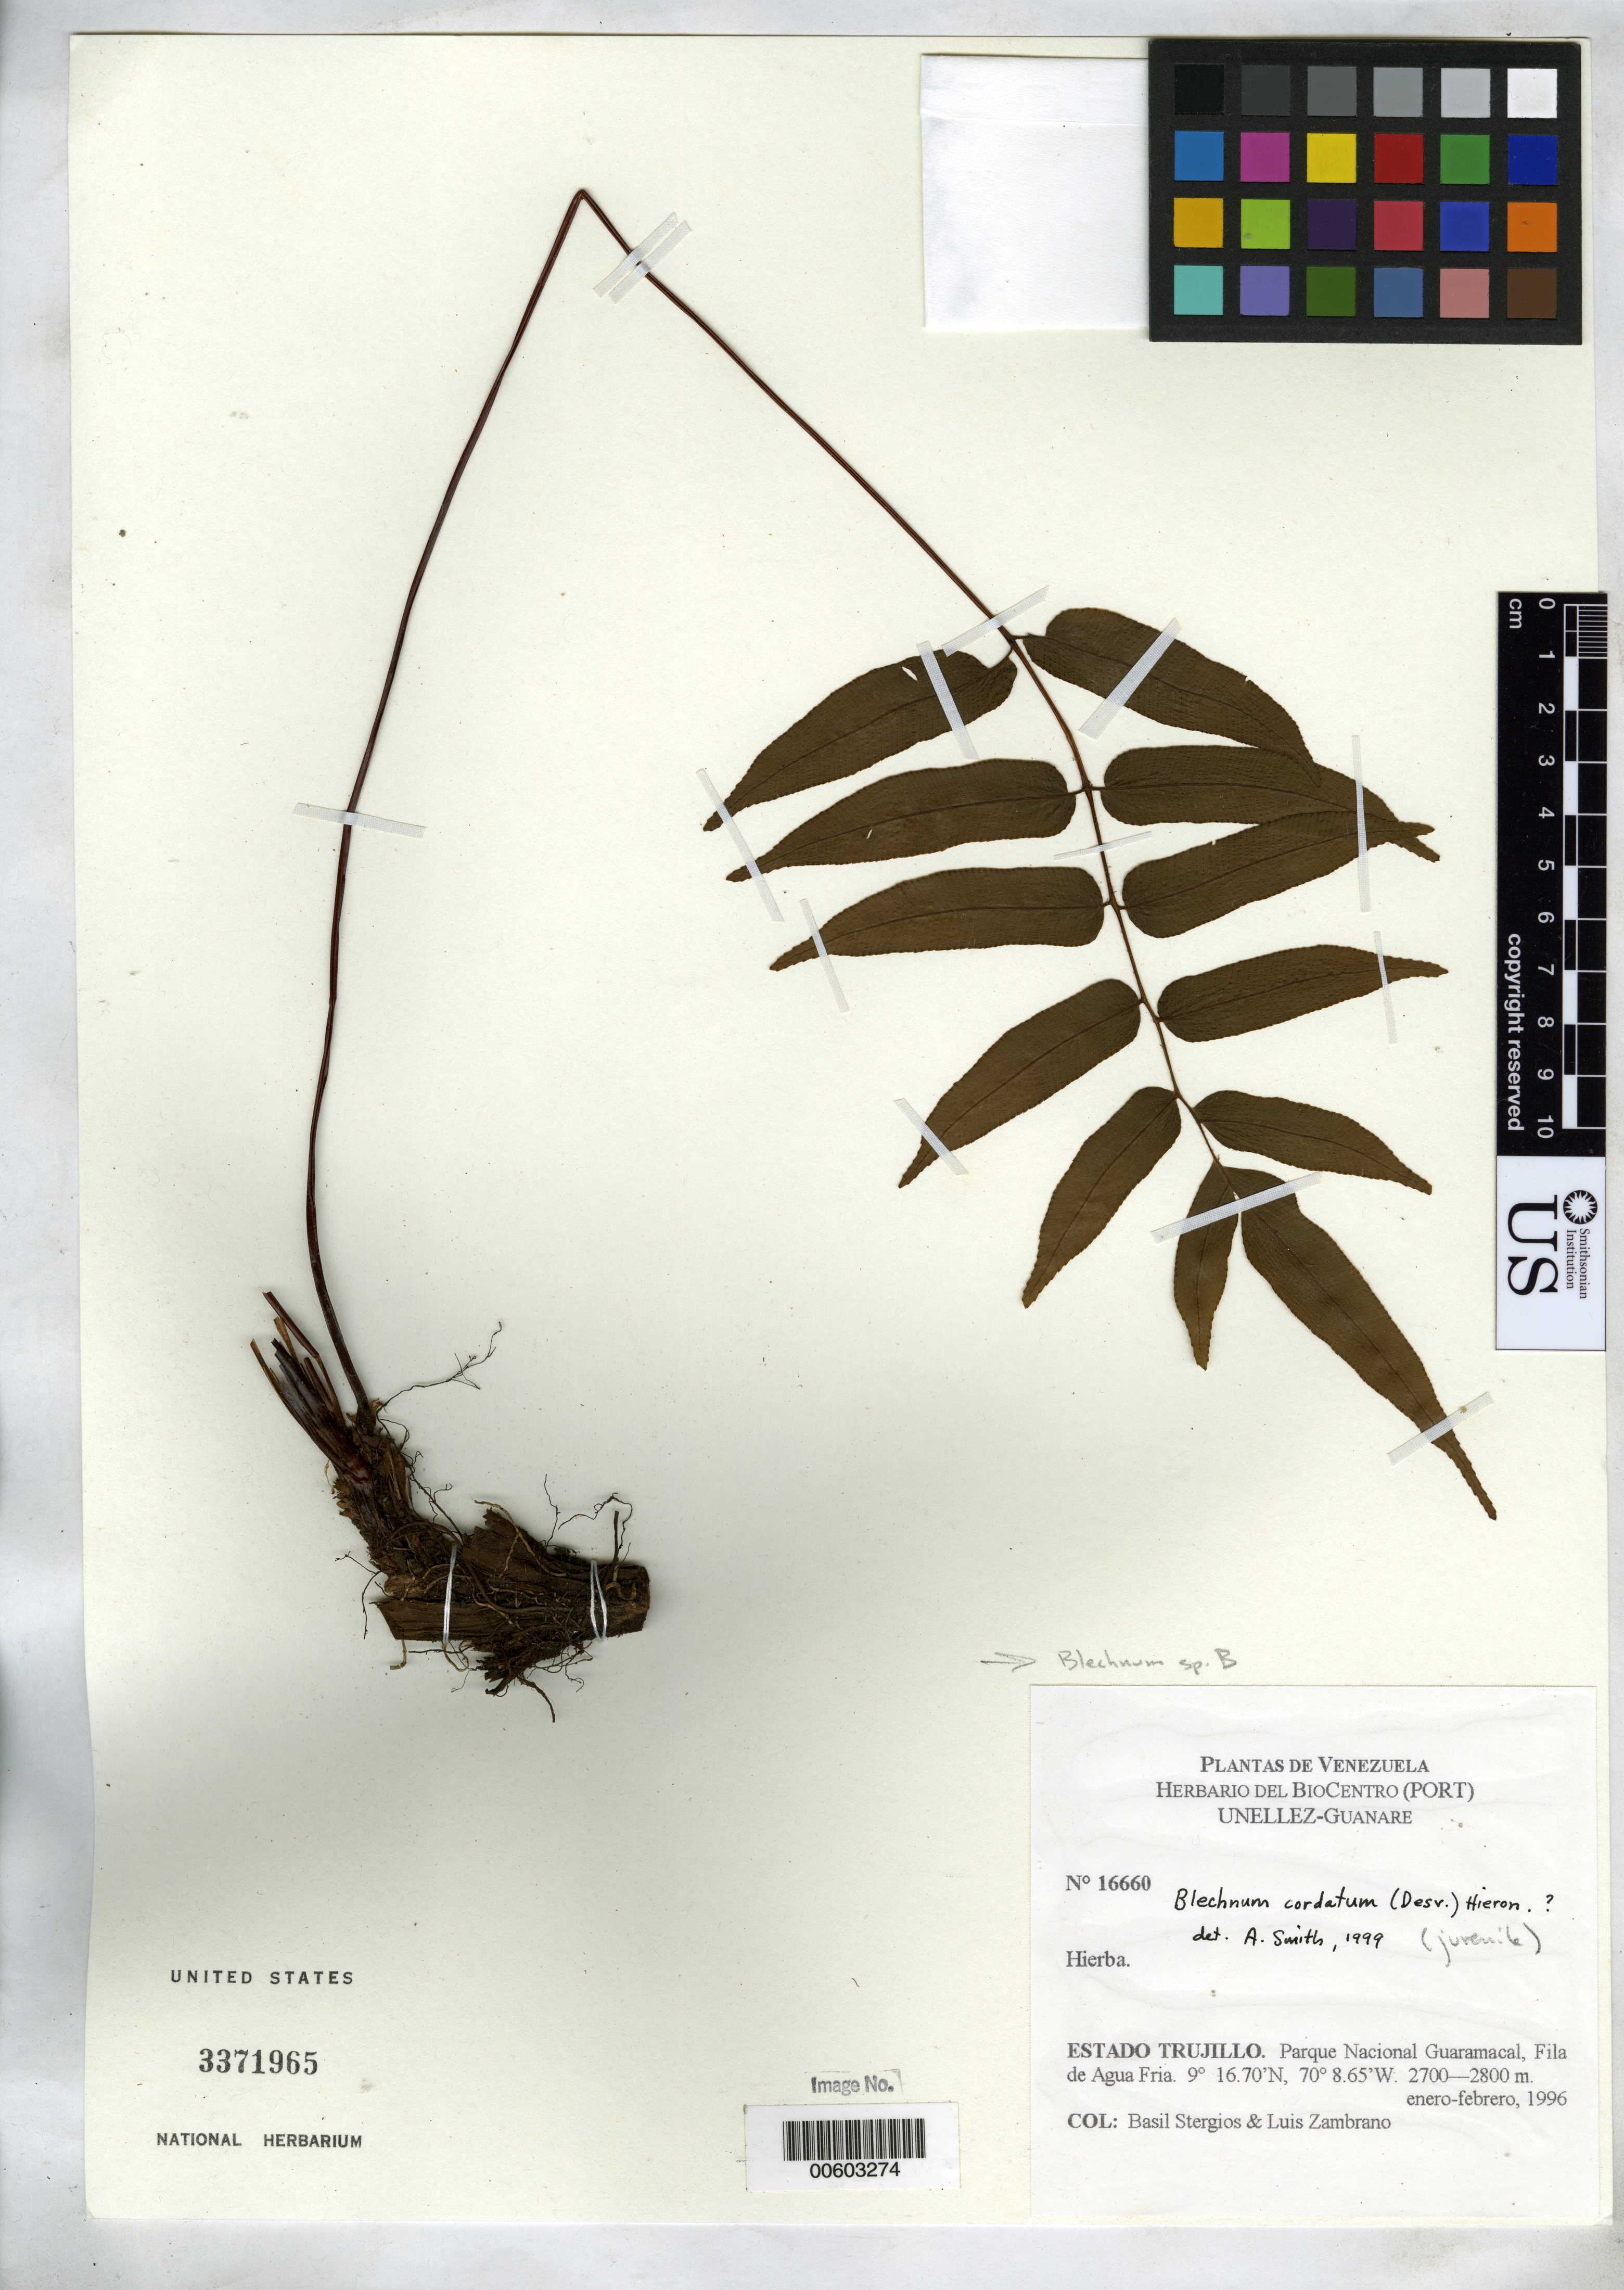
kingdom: Plantae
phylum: Tracheophyta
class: Polypodiopsida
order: Polypodiales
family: Blechnaceae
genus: Blechnum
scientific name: Blechnum sp. b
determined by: Dorr, L. J., (BOT), Smithsonian Institution - National Museum of Natural History (UNITED STATES)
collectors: B. G. Stergios & L. Zambrano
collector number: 16660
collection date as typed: Jan 1996 to -- Feb 1996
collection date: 1996-01/1996-02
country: Venezuela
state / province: Trujillo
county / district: Boconó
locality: Parque Nacional Guaramacal, Fila de Agua Fria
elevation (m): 2700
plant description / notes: PORT, US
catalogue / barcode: US 3371965